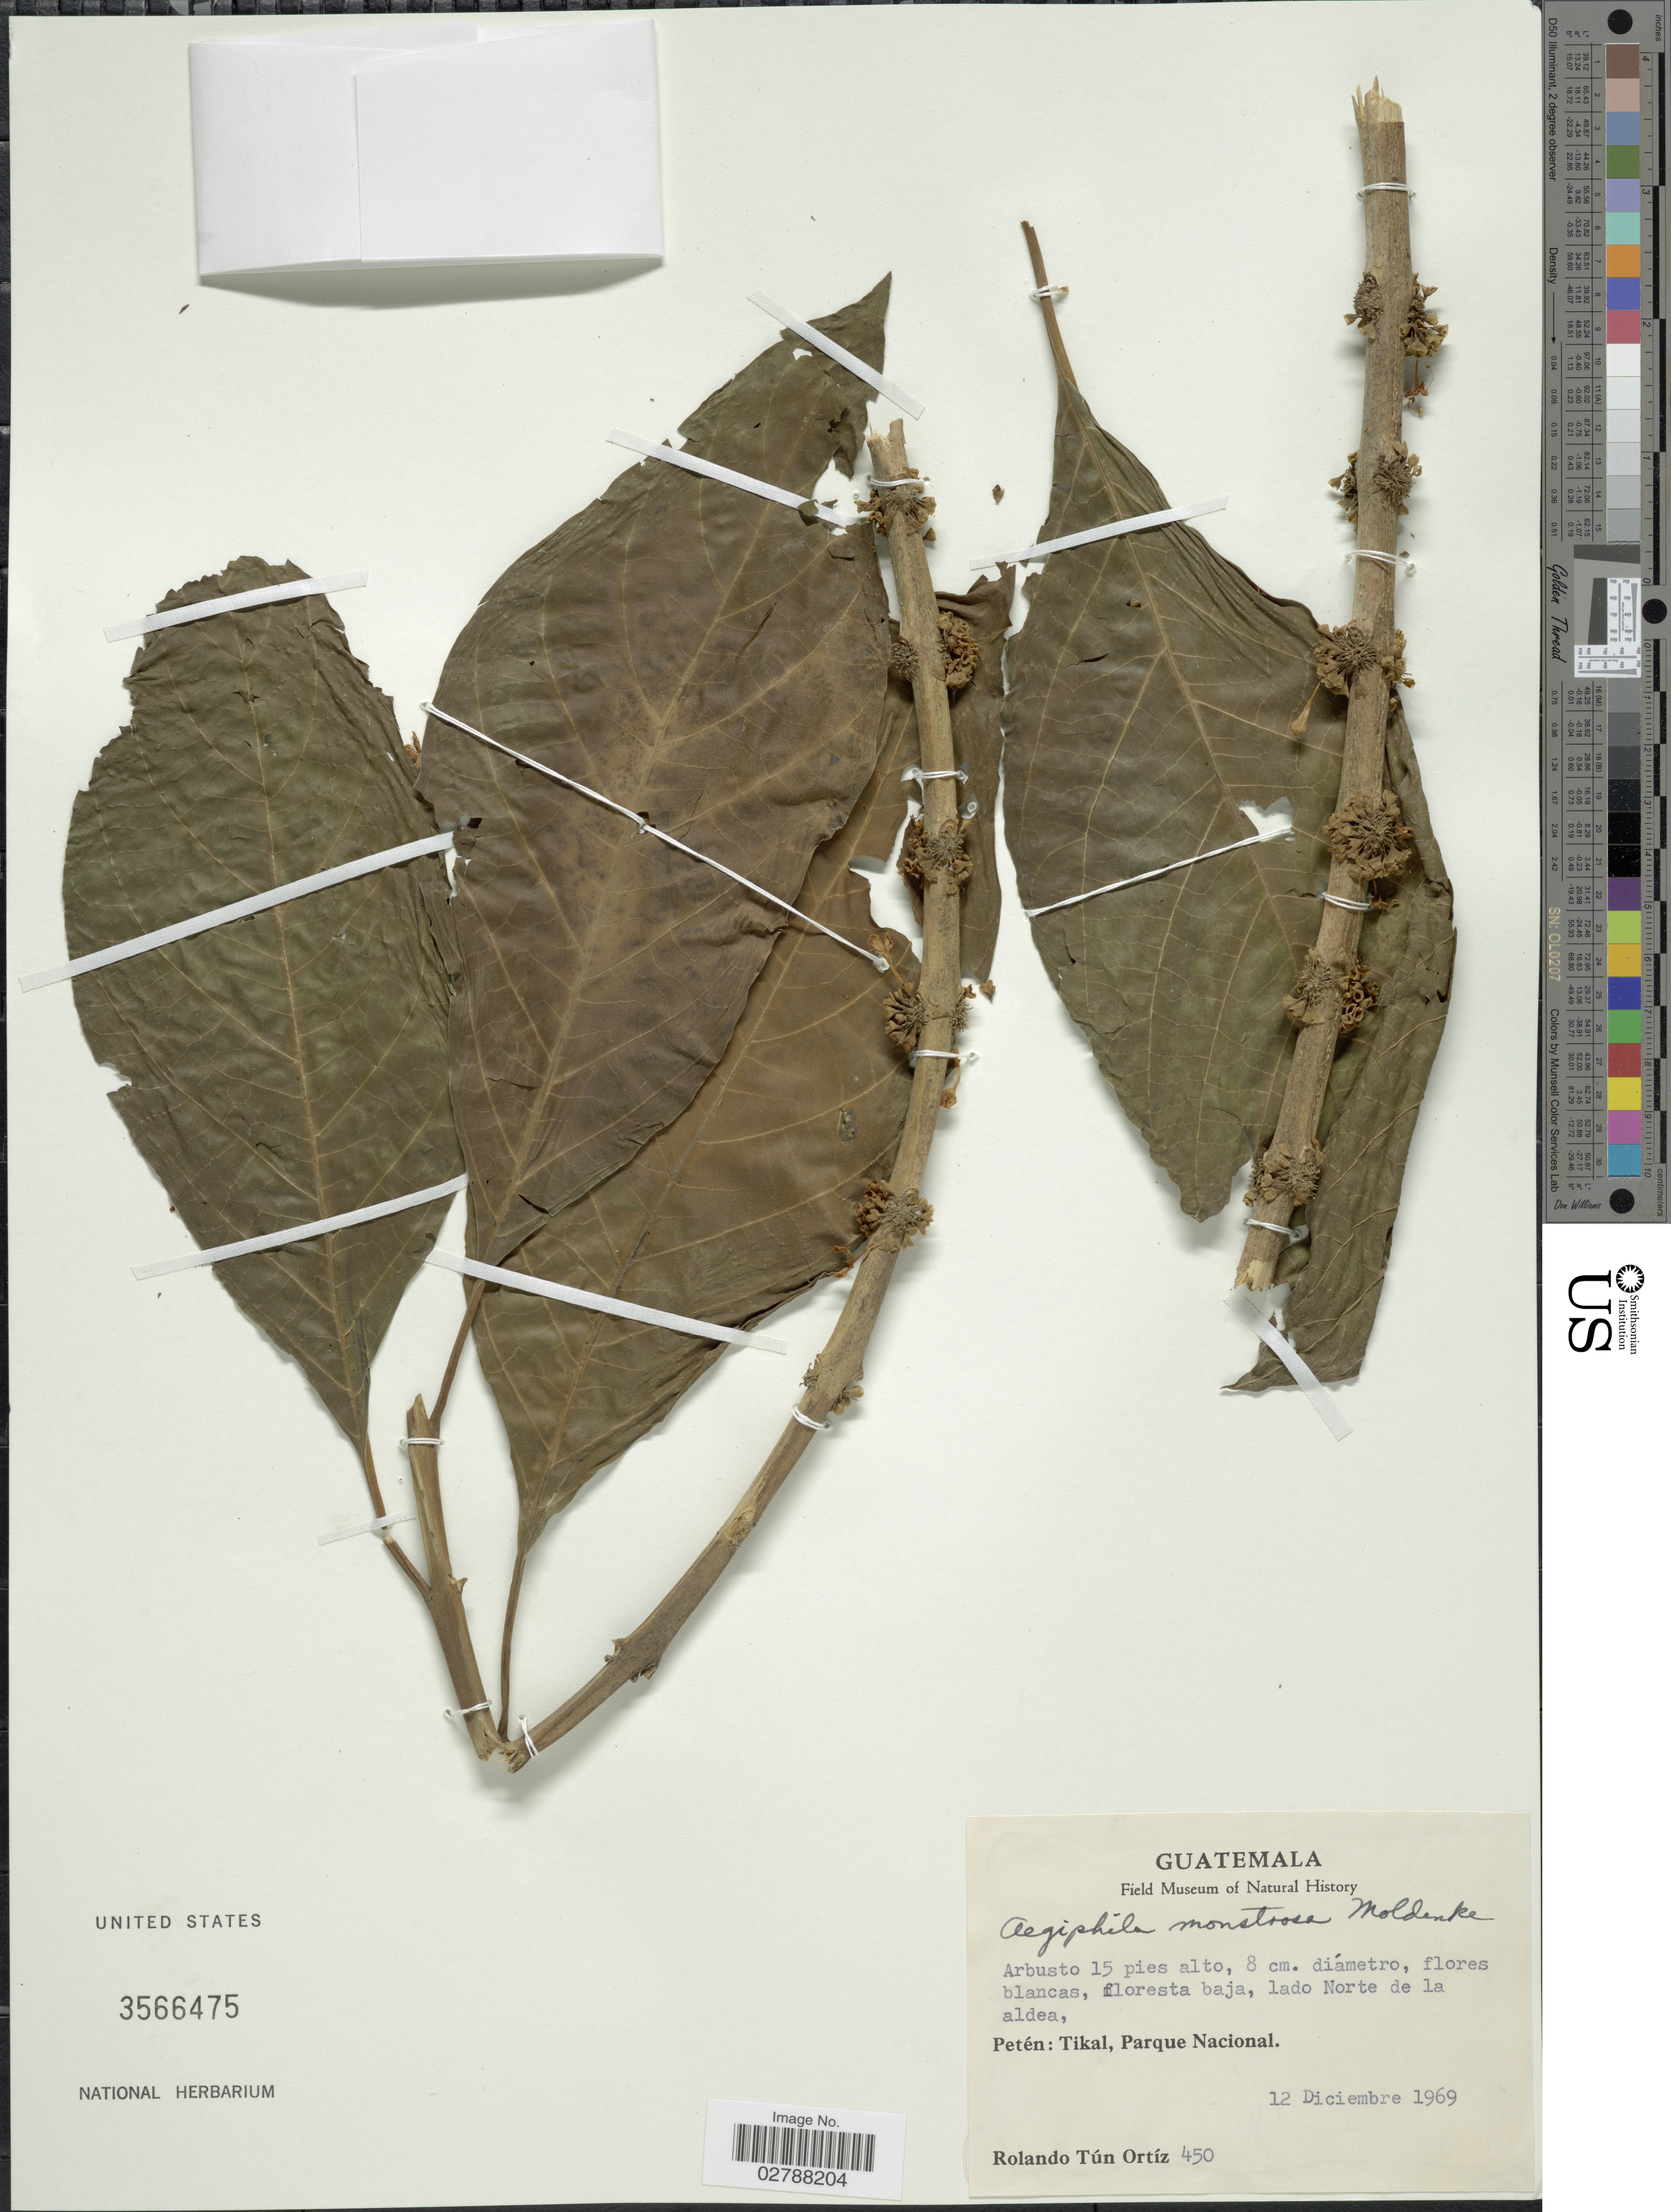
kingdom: Plantae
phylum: Tracheophyta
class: Magnoliopsida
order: Lamiales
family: Lamiaceae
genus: Aegiphila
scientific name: Aegiphila monstrosa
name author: Moldenke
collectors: R. T. Ortíz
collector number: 450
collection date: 1969-12-12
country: Guatemala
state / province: El Petén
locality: Lado Norte de la aldea, Petén: Tikal, Parque Nacional.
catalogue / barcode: US 3566475